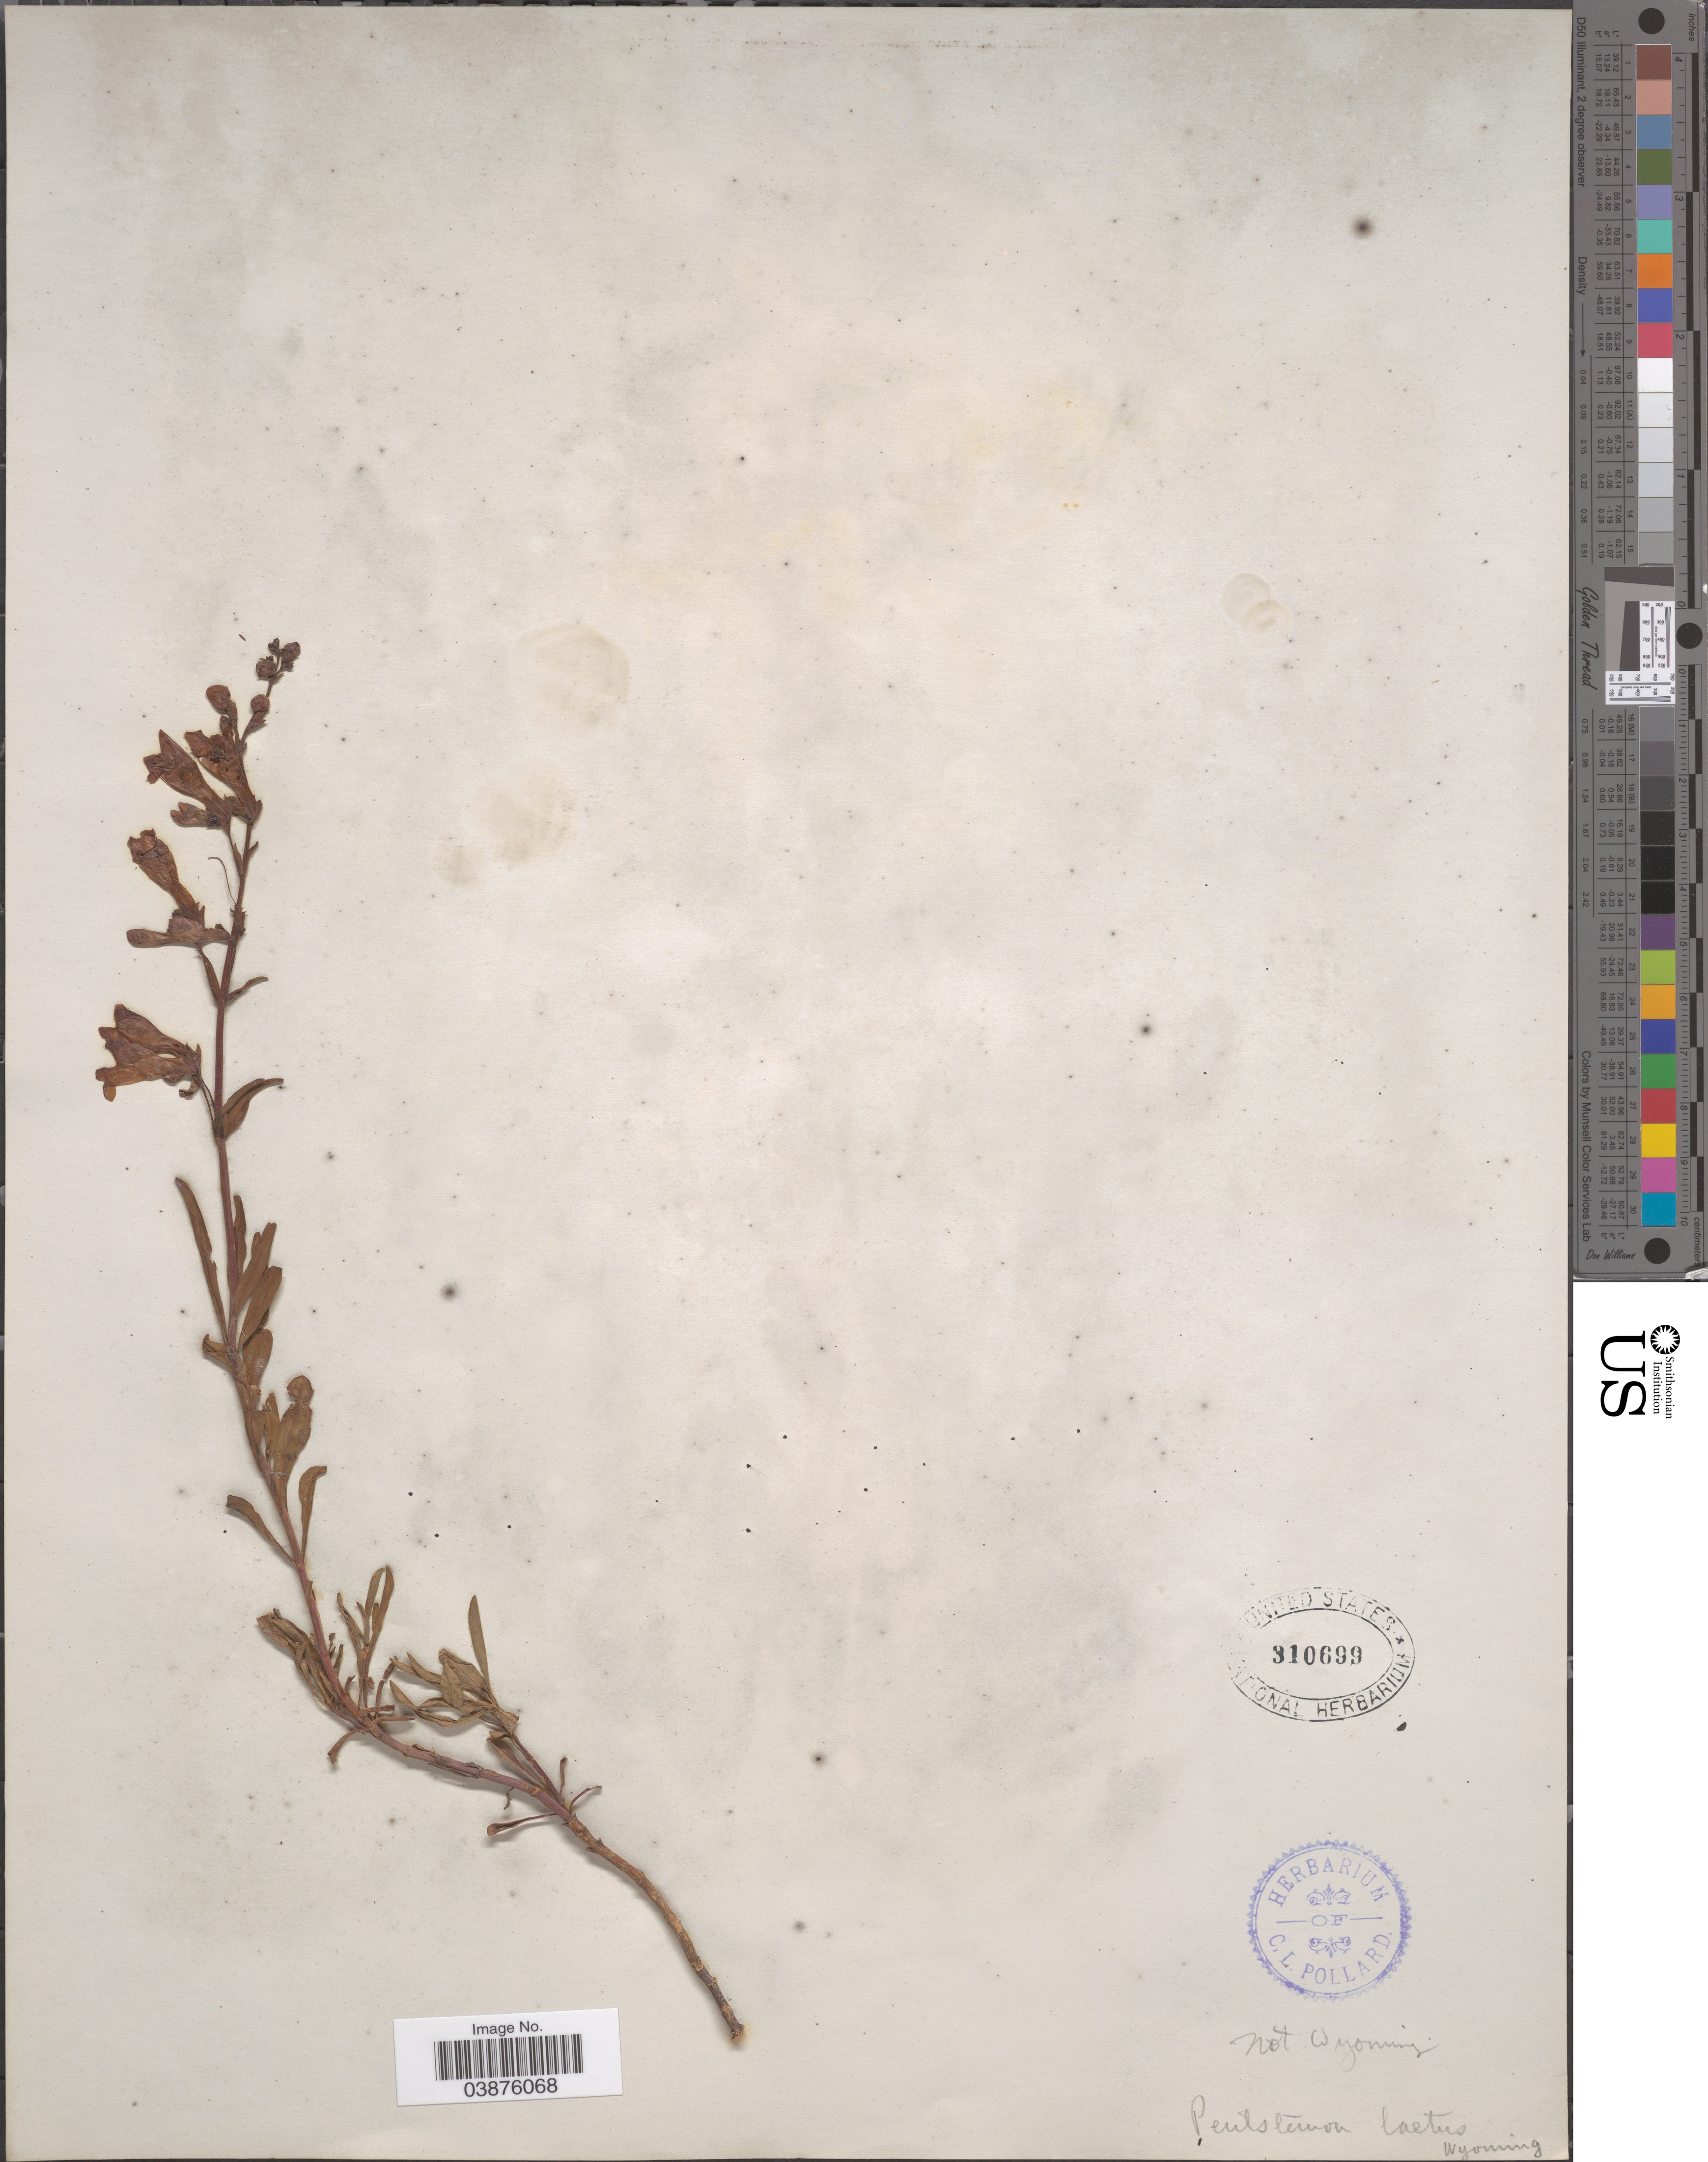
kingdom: Plantae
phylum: Tracheophyta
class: Magnoliopsida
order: Lamiales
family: Plantaginaceae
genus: Penstemon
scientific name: Penstemon laetus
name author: A. Gray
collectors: C. L. Pollard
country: United States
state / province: Wyoming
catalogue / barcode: US 310699